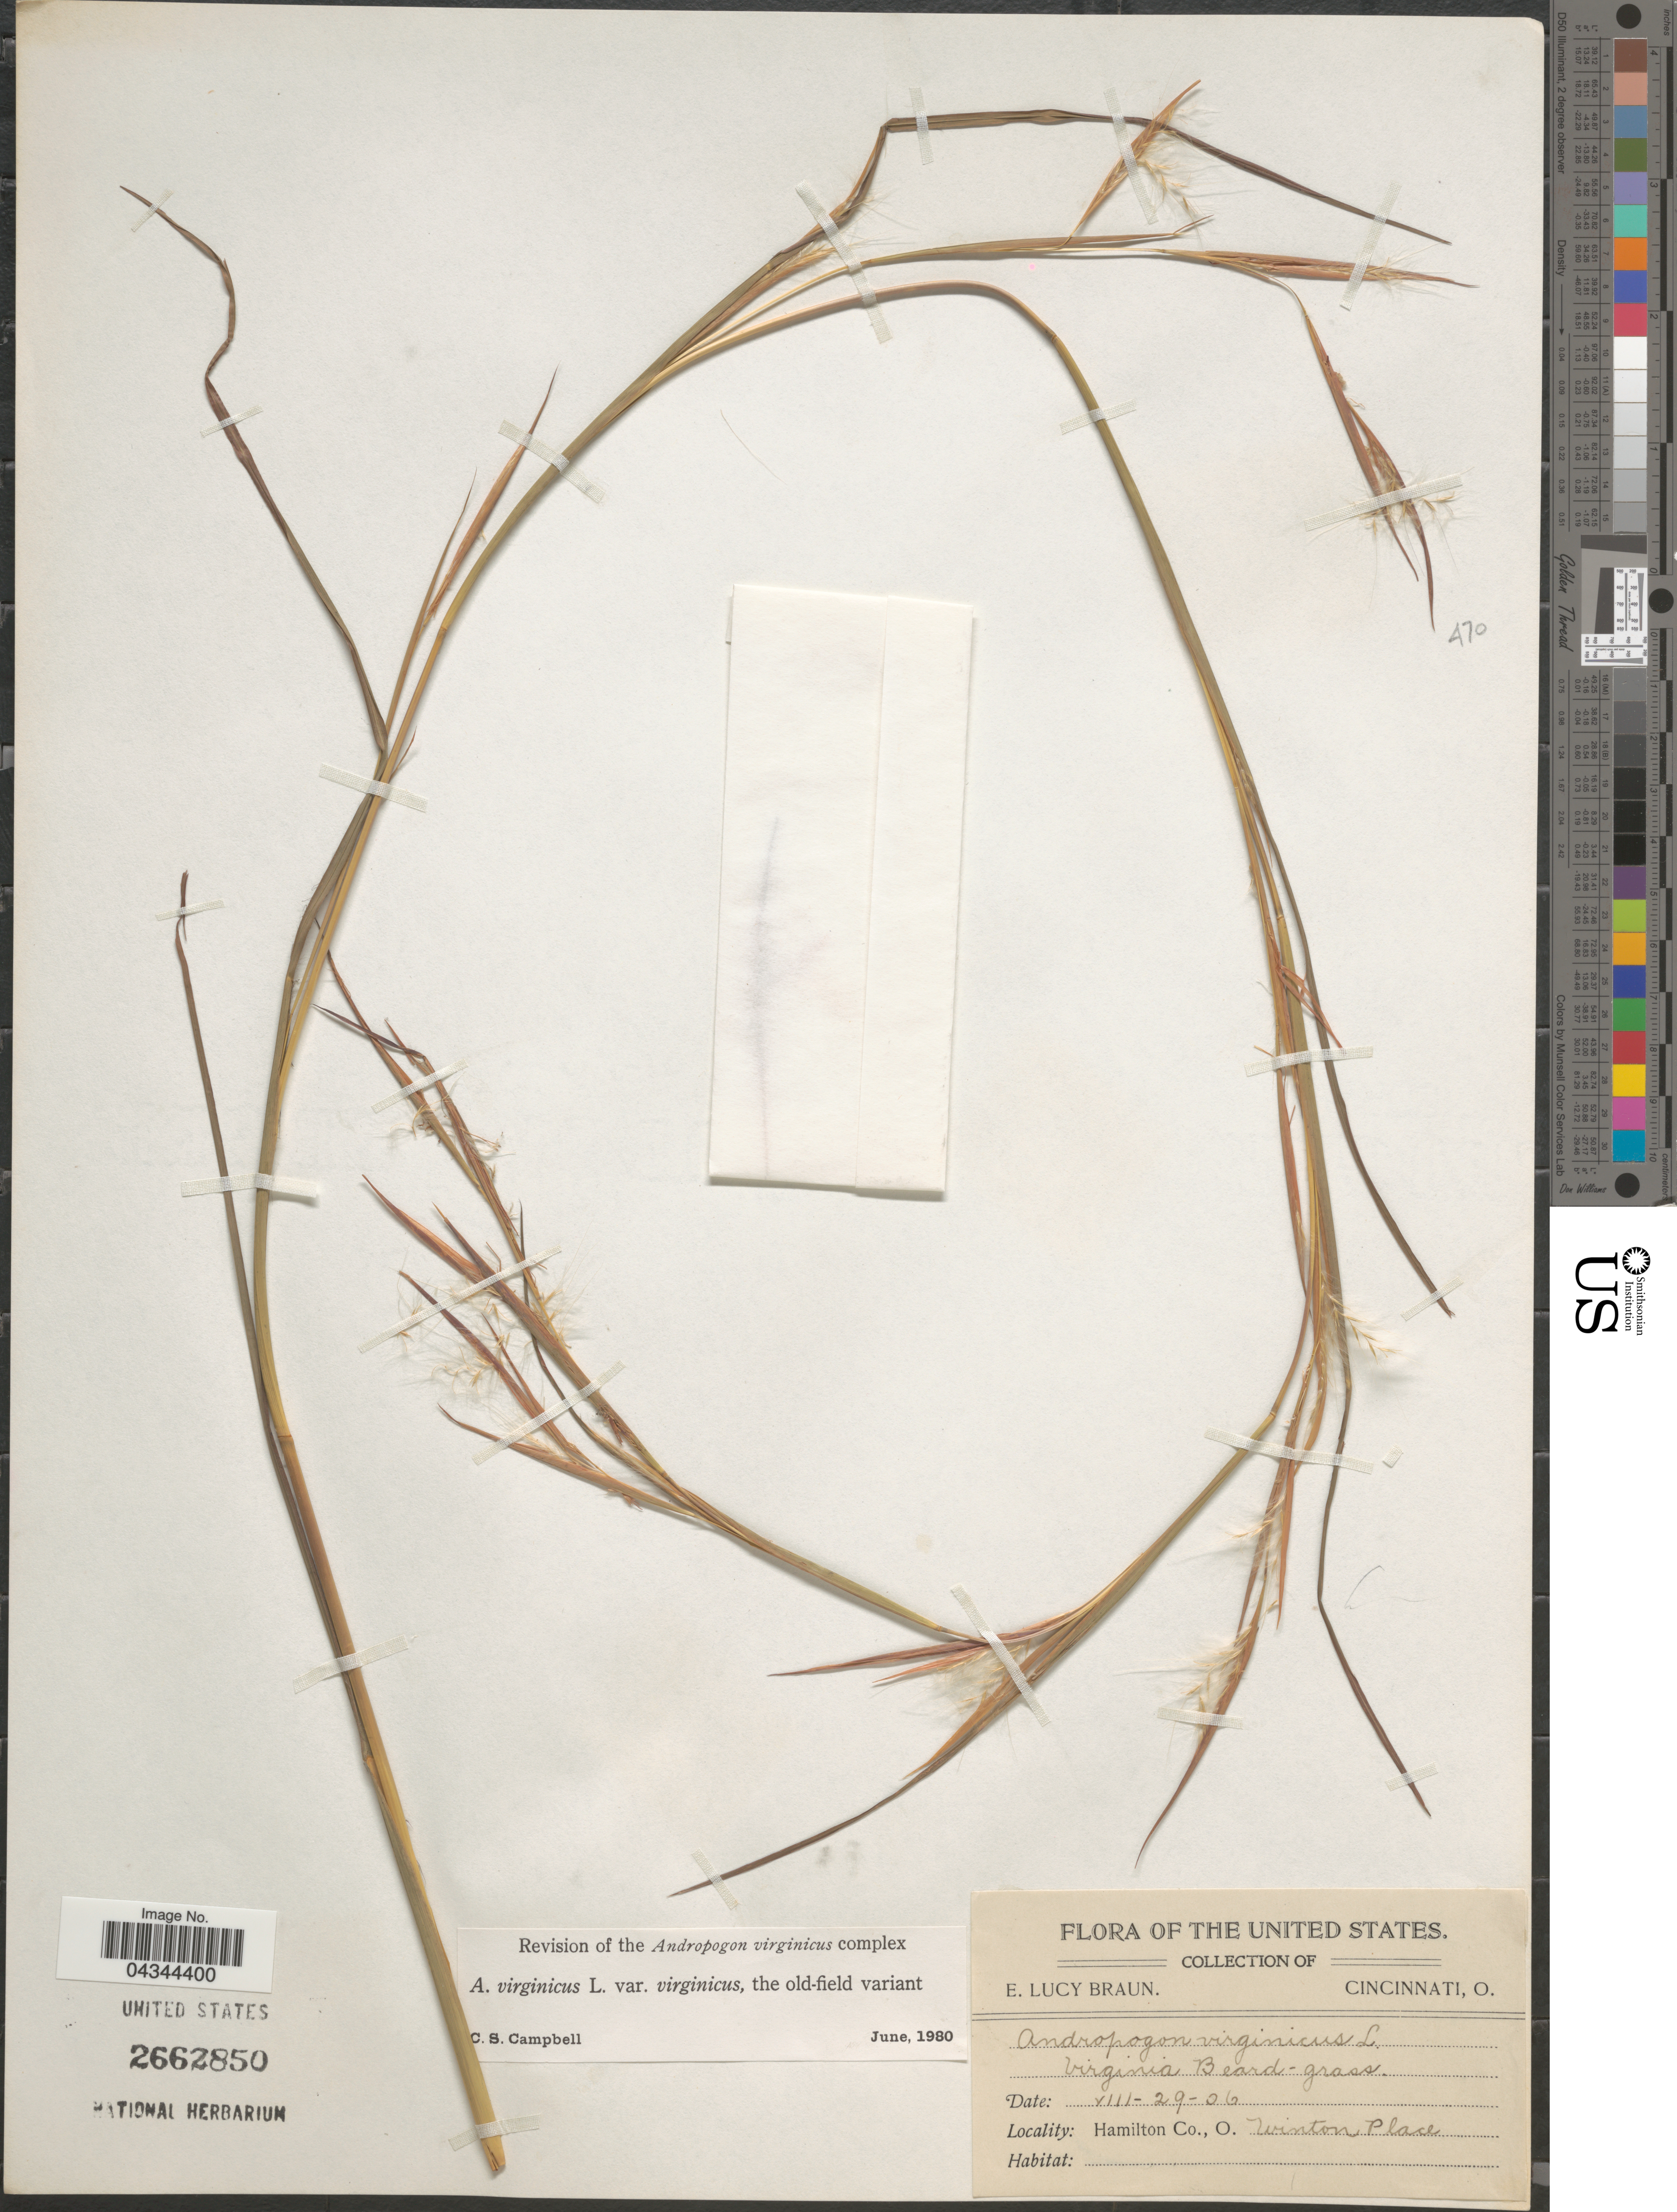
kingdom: Plantae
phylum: Tracheophyta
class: Liliopsida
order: Poales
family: Poaceae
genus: Andropogon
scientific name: Andropogon virginicus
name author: L.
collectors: E. L. Braun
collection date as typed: Transcribed d/m/y: 29/8/6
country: United States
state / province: Ohio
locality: Hamilton Co. Winton Place.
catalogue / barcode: US 2662850